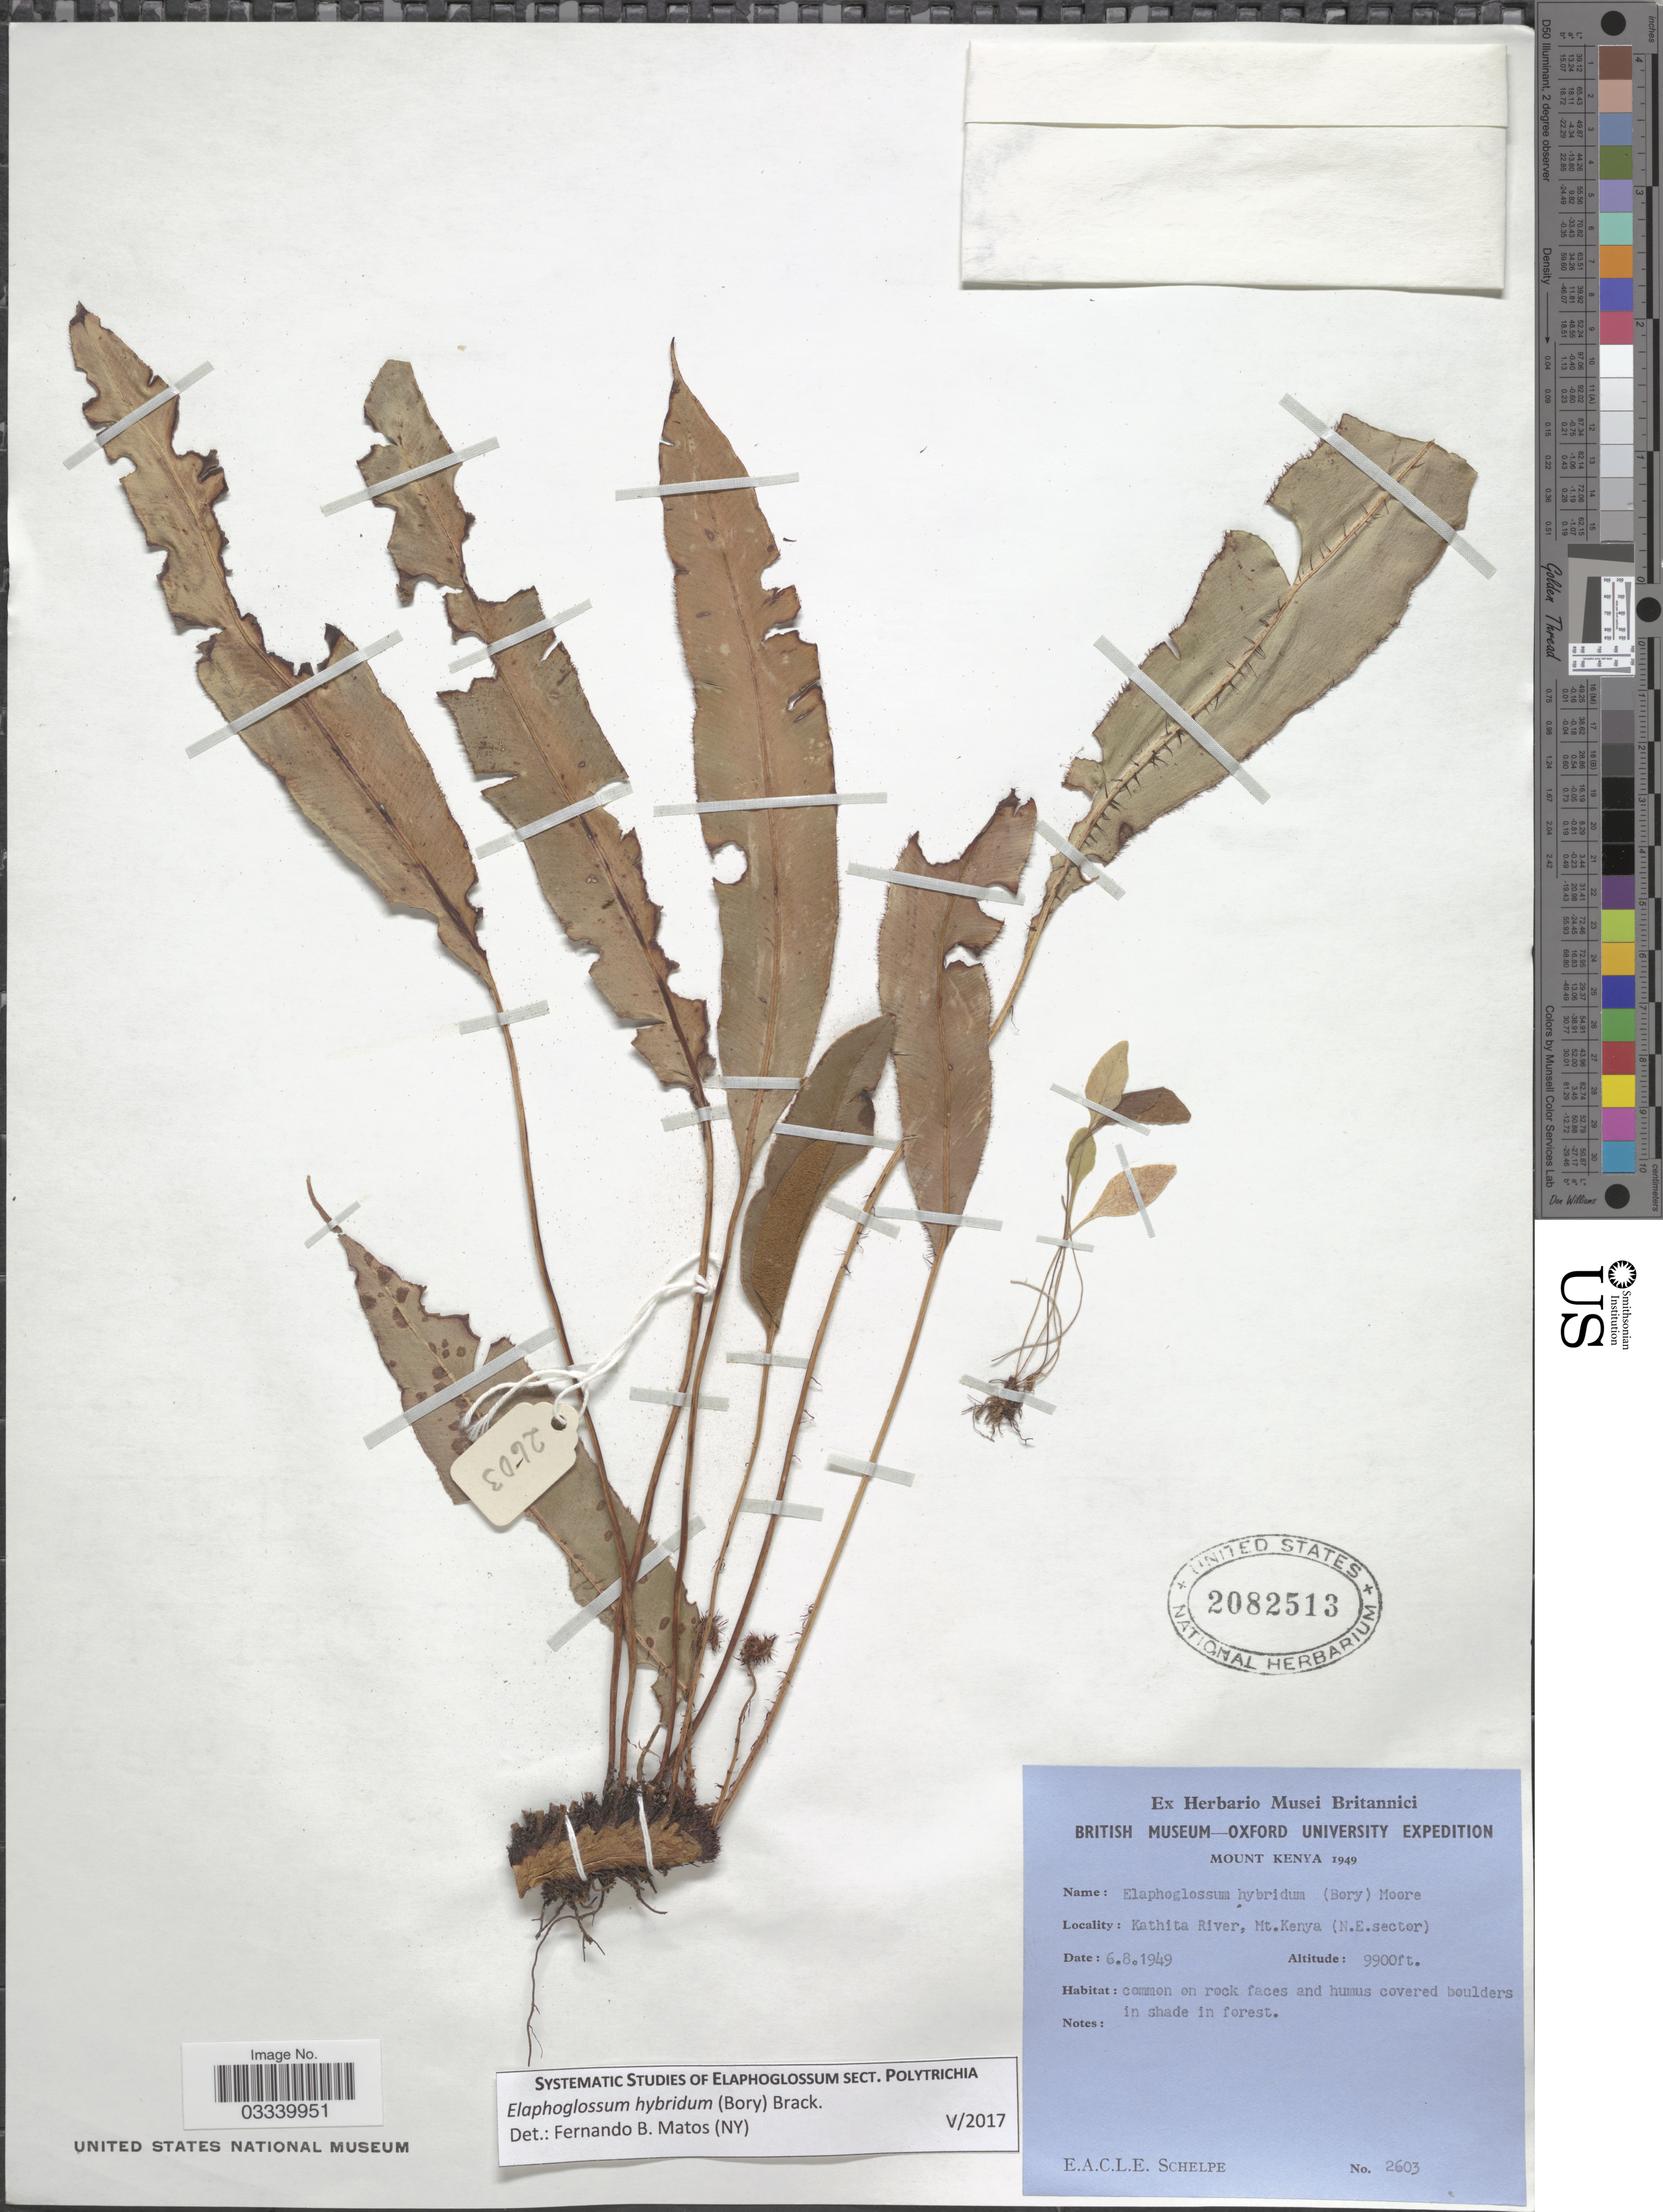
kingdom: Plantae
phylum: Tracheophyta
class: Polypodiopsida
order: Polypodiales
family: Dryopteridaceae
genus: Elaphoglossum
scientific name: Elaphoglossum hybridum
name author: (Bory) T. Moore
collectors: E. A. C. L. E. Schelpe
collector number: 2603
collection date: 1949-08-06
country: Kenya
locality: Kathita River, Mt Kenya (N.E. sector)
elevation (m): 3018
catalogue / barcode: US 2082513